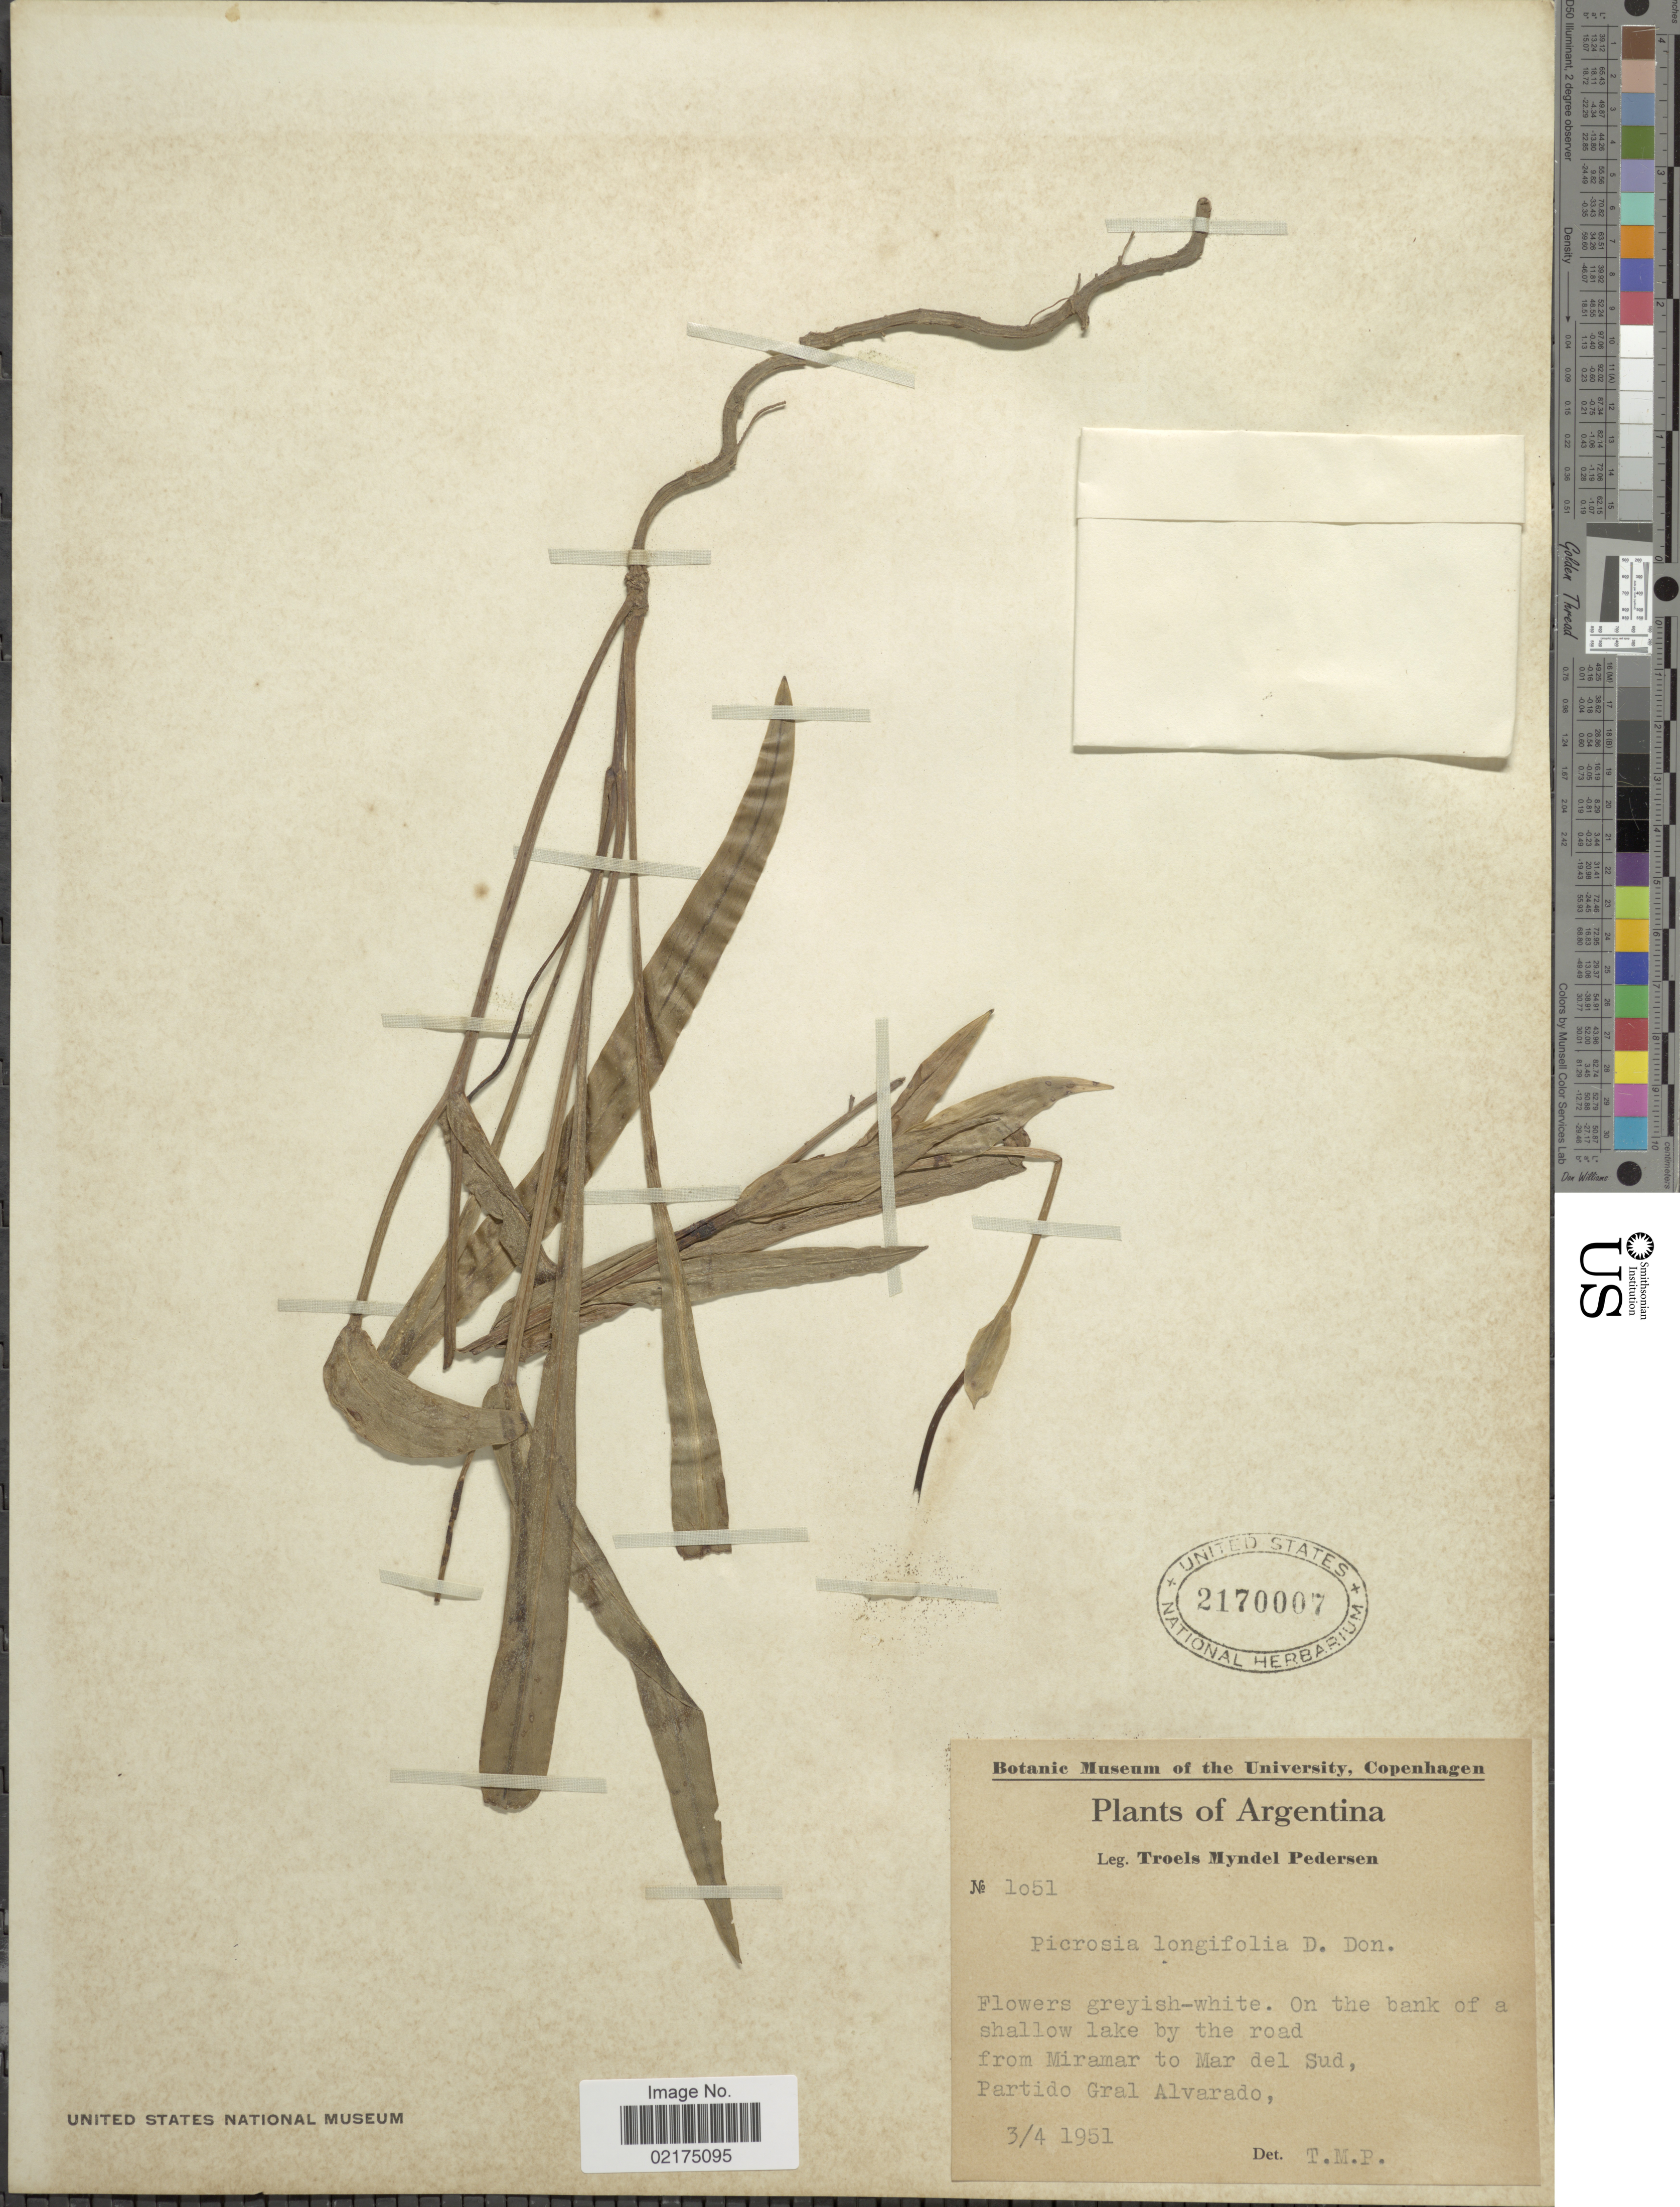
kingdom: Plantae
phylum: Tracheophyta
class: Magnoliopsida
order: Asterales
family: Asteraceae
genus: Picrosia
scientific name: Picrosia longifolia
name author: D. Don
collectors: T. Pederson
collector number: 1051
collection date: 1951-04-03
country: Argentina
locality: On the bank of a shallow lake by the road from Miramar to Mar del Sud, Partido Gral Alvarado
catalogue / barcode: US 2170007